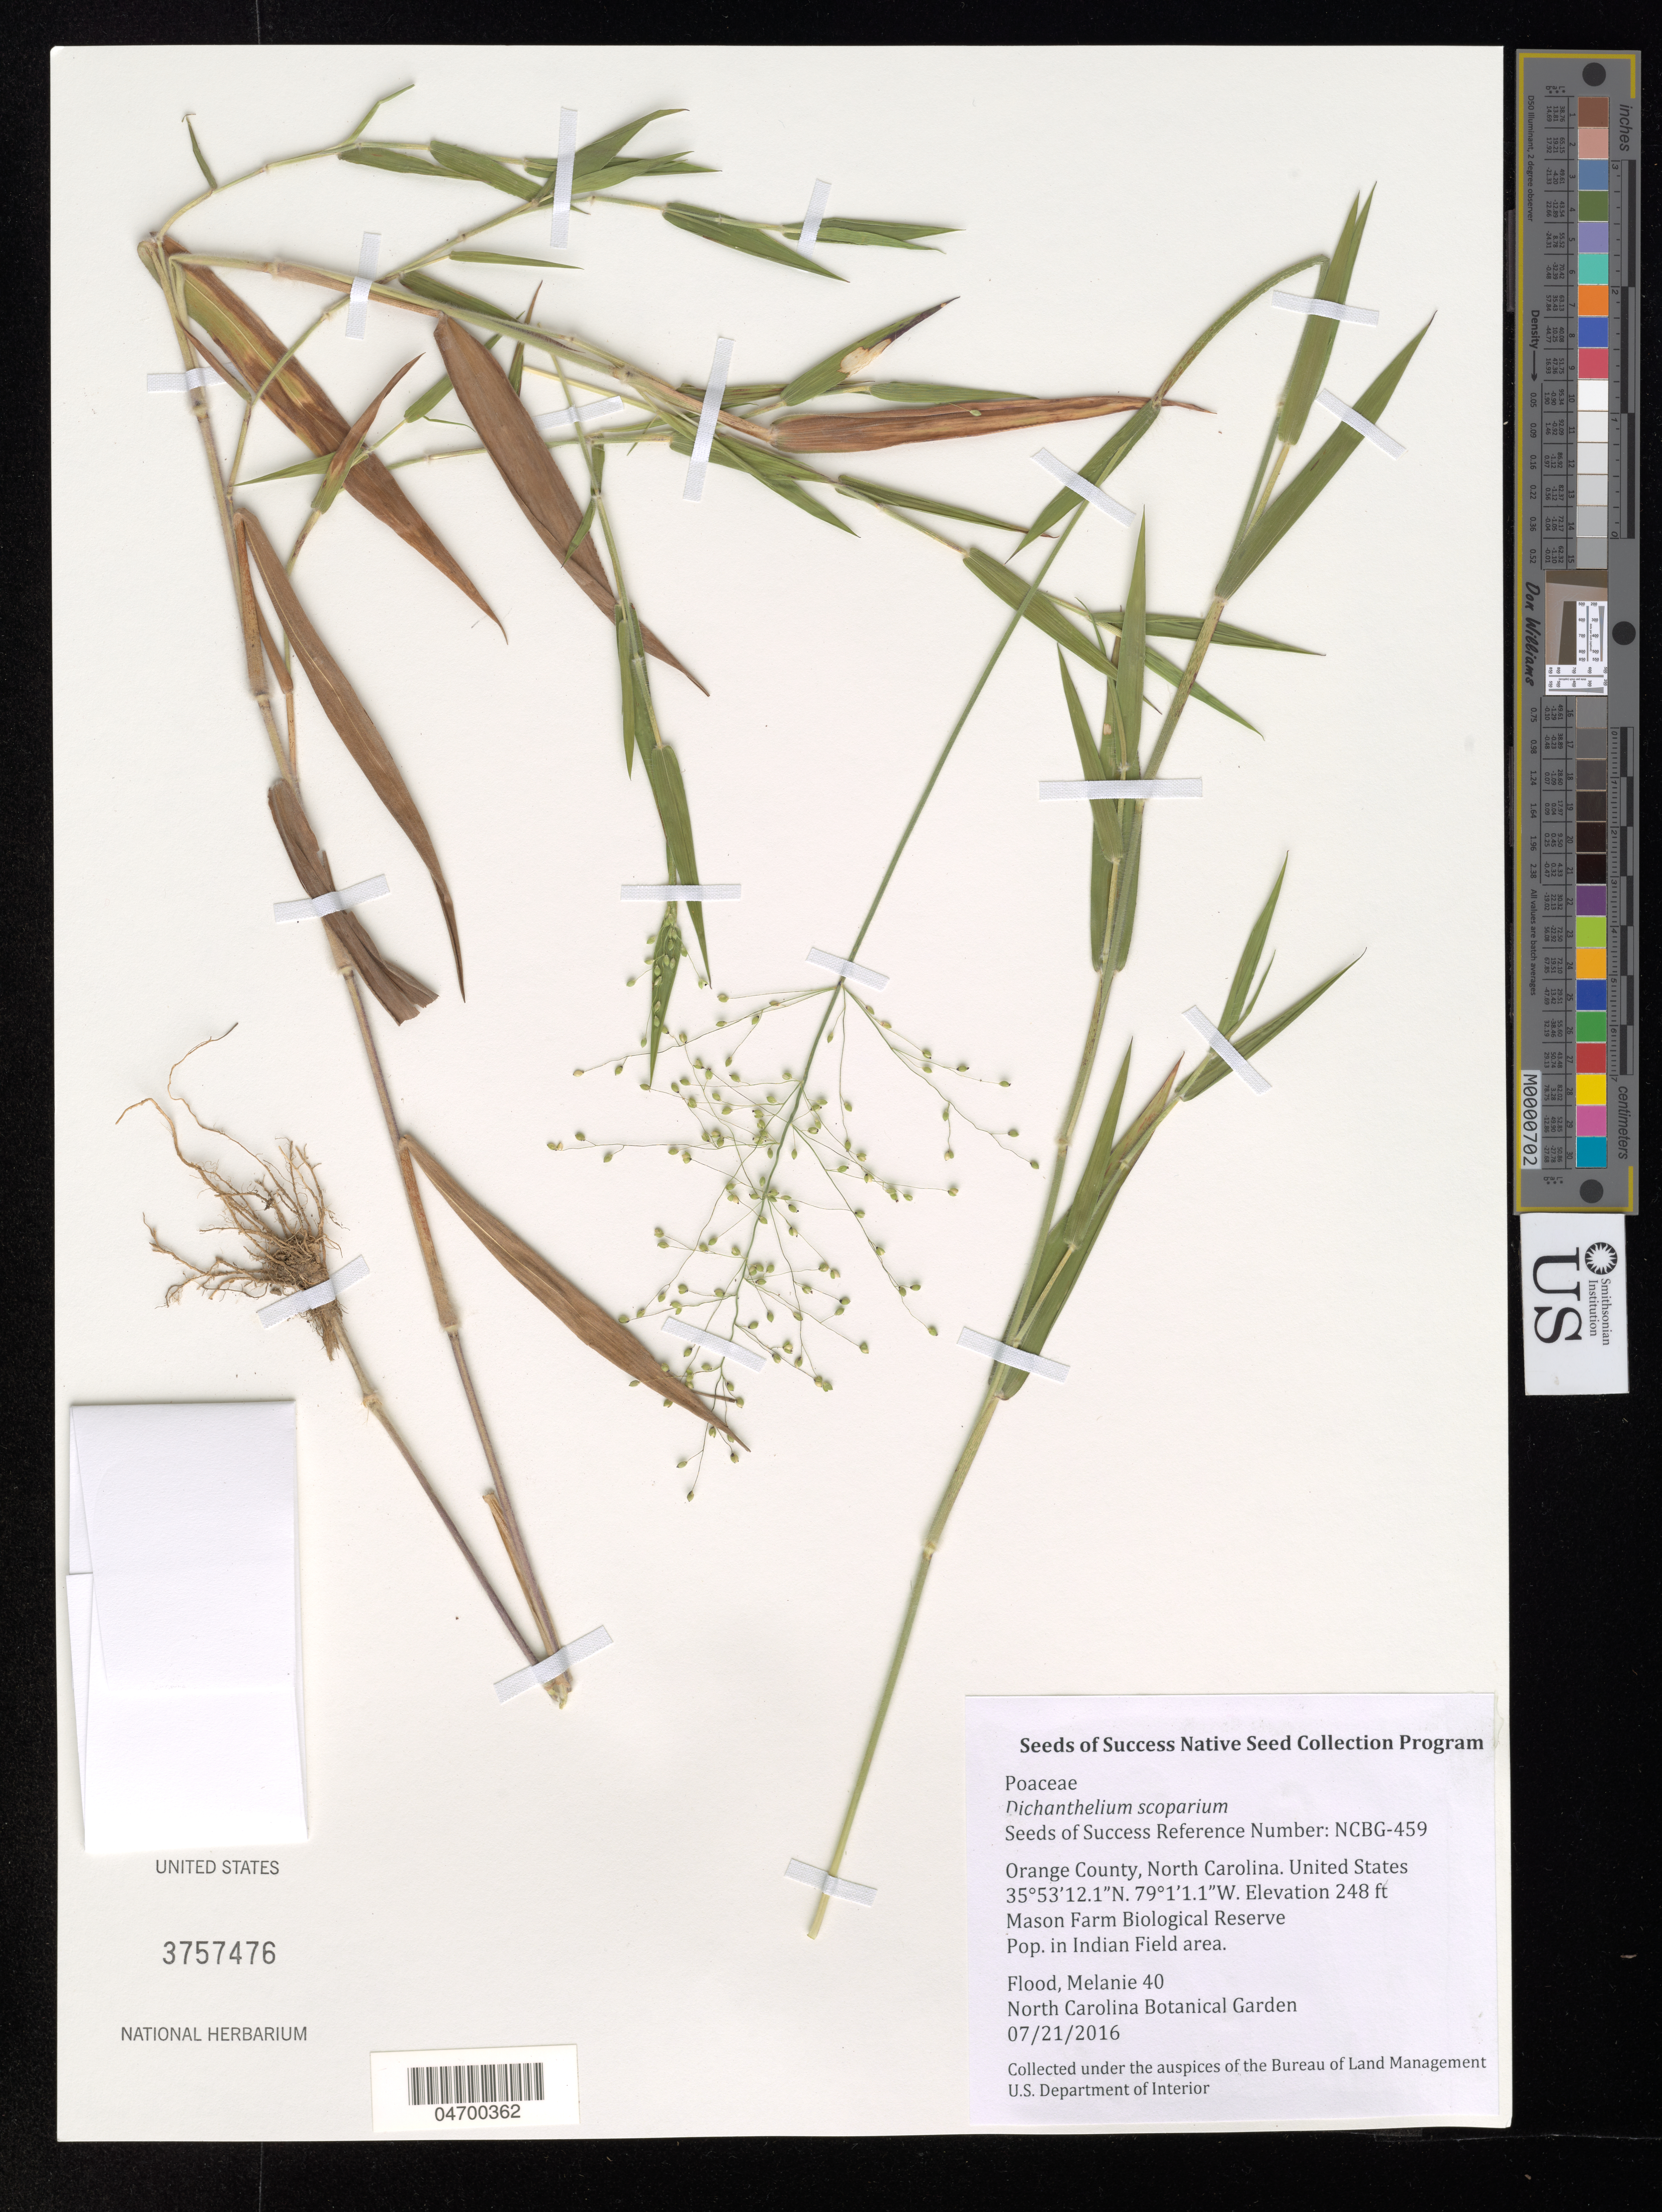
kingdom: Plantae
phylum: Tracheophyta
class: Liliopsida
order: Poales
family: Poaceae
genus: Dichanthelium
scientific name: Dichanthelium scoparium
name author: (Lam.) Gould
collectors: M. Flood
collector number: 40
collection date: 2016-07-21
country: United States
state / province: North Carolina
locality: Orange County. Mason Farm Biological Reserve. Pop. in Indian Field area.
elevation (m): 76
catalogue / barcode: US 3757476